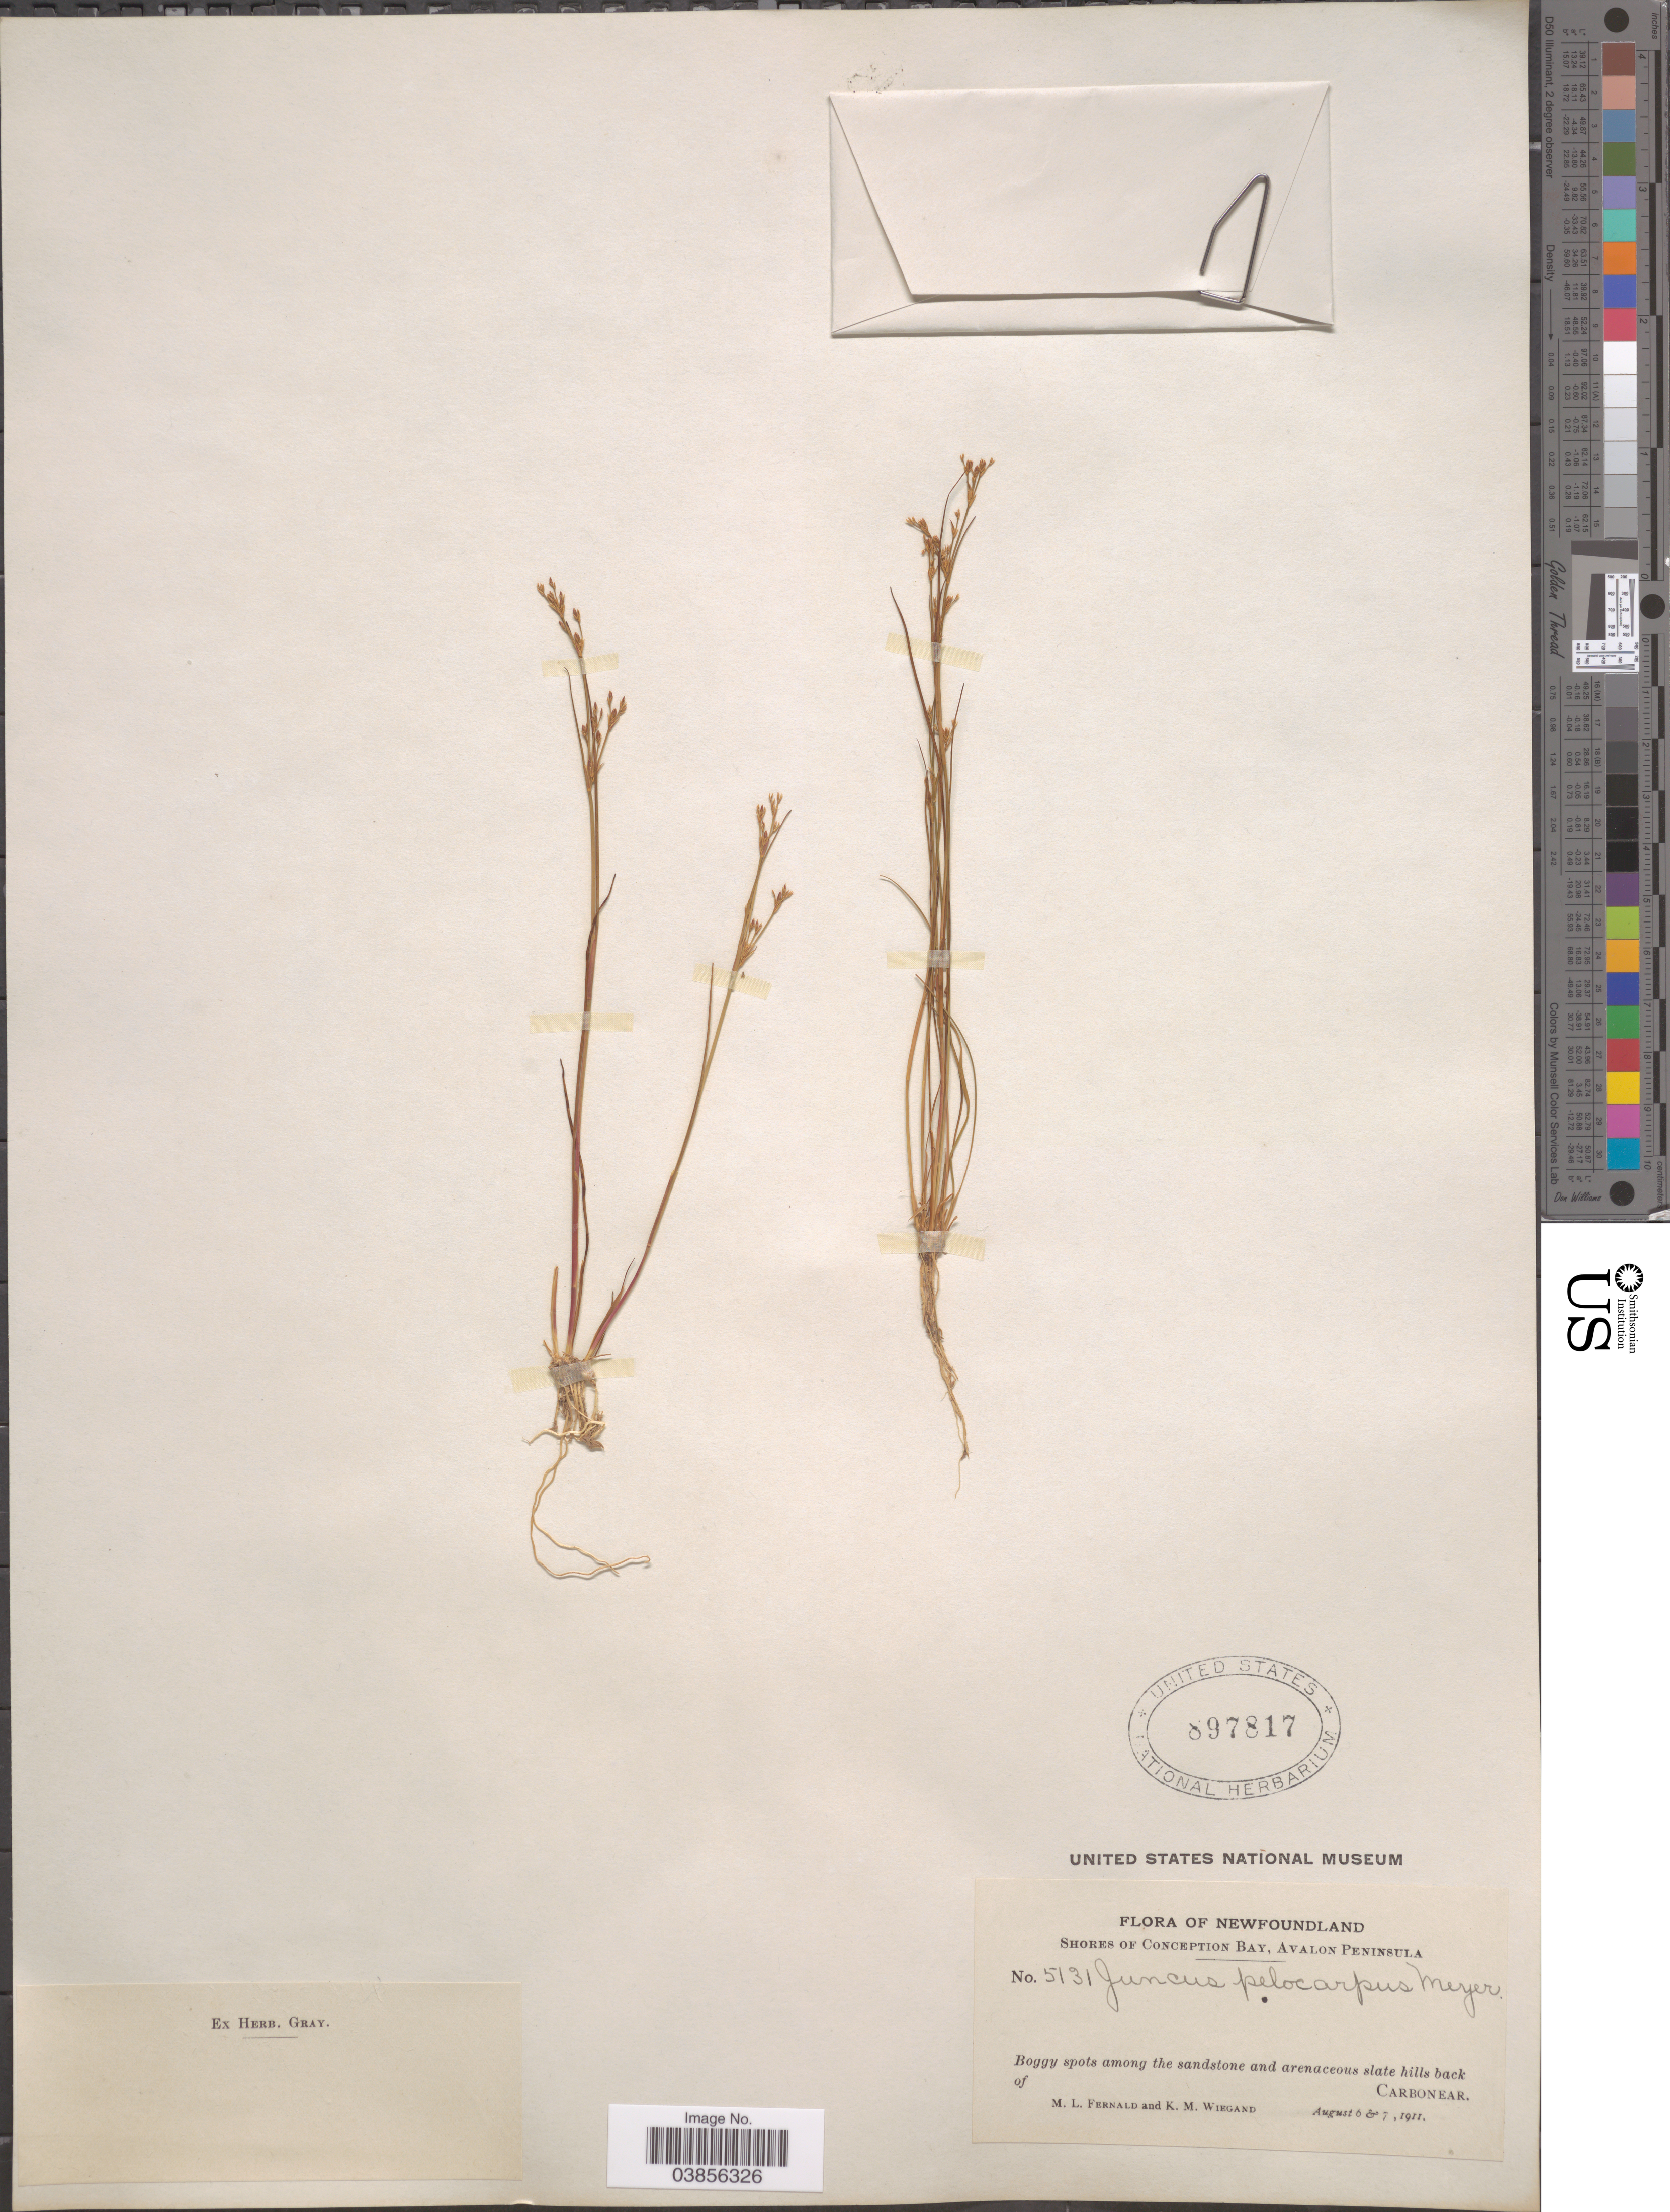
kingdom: Plantae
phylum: Tracheophyta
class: Liliopsida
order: Poales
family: Juncaceae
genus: Juncus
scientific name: Juncus pelocarpus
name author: E. Mey.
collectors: M. L. Fernald & K. M. Wiegand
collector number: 5131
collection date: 1911-08-06/1911-08-07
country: Canada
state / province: Newfoundland and Labrador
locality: Shores of Conception Bay, Avalon Peninsula. Slate hills back of Carbonear.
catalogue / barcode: US 897817